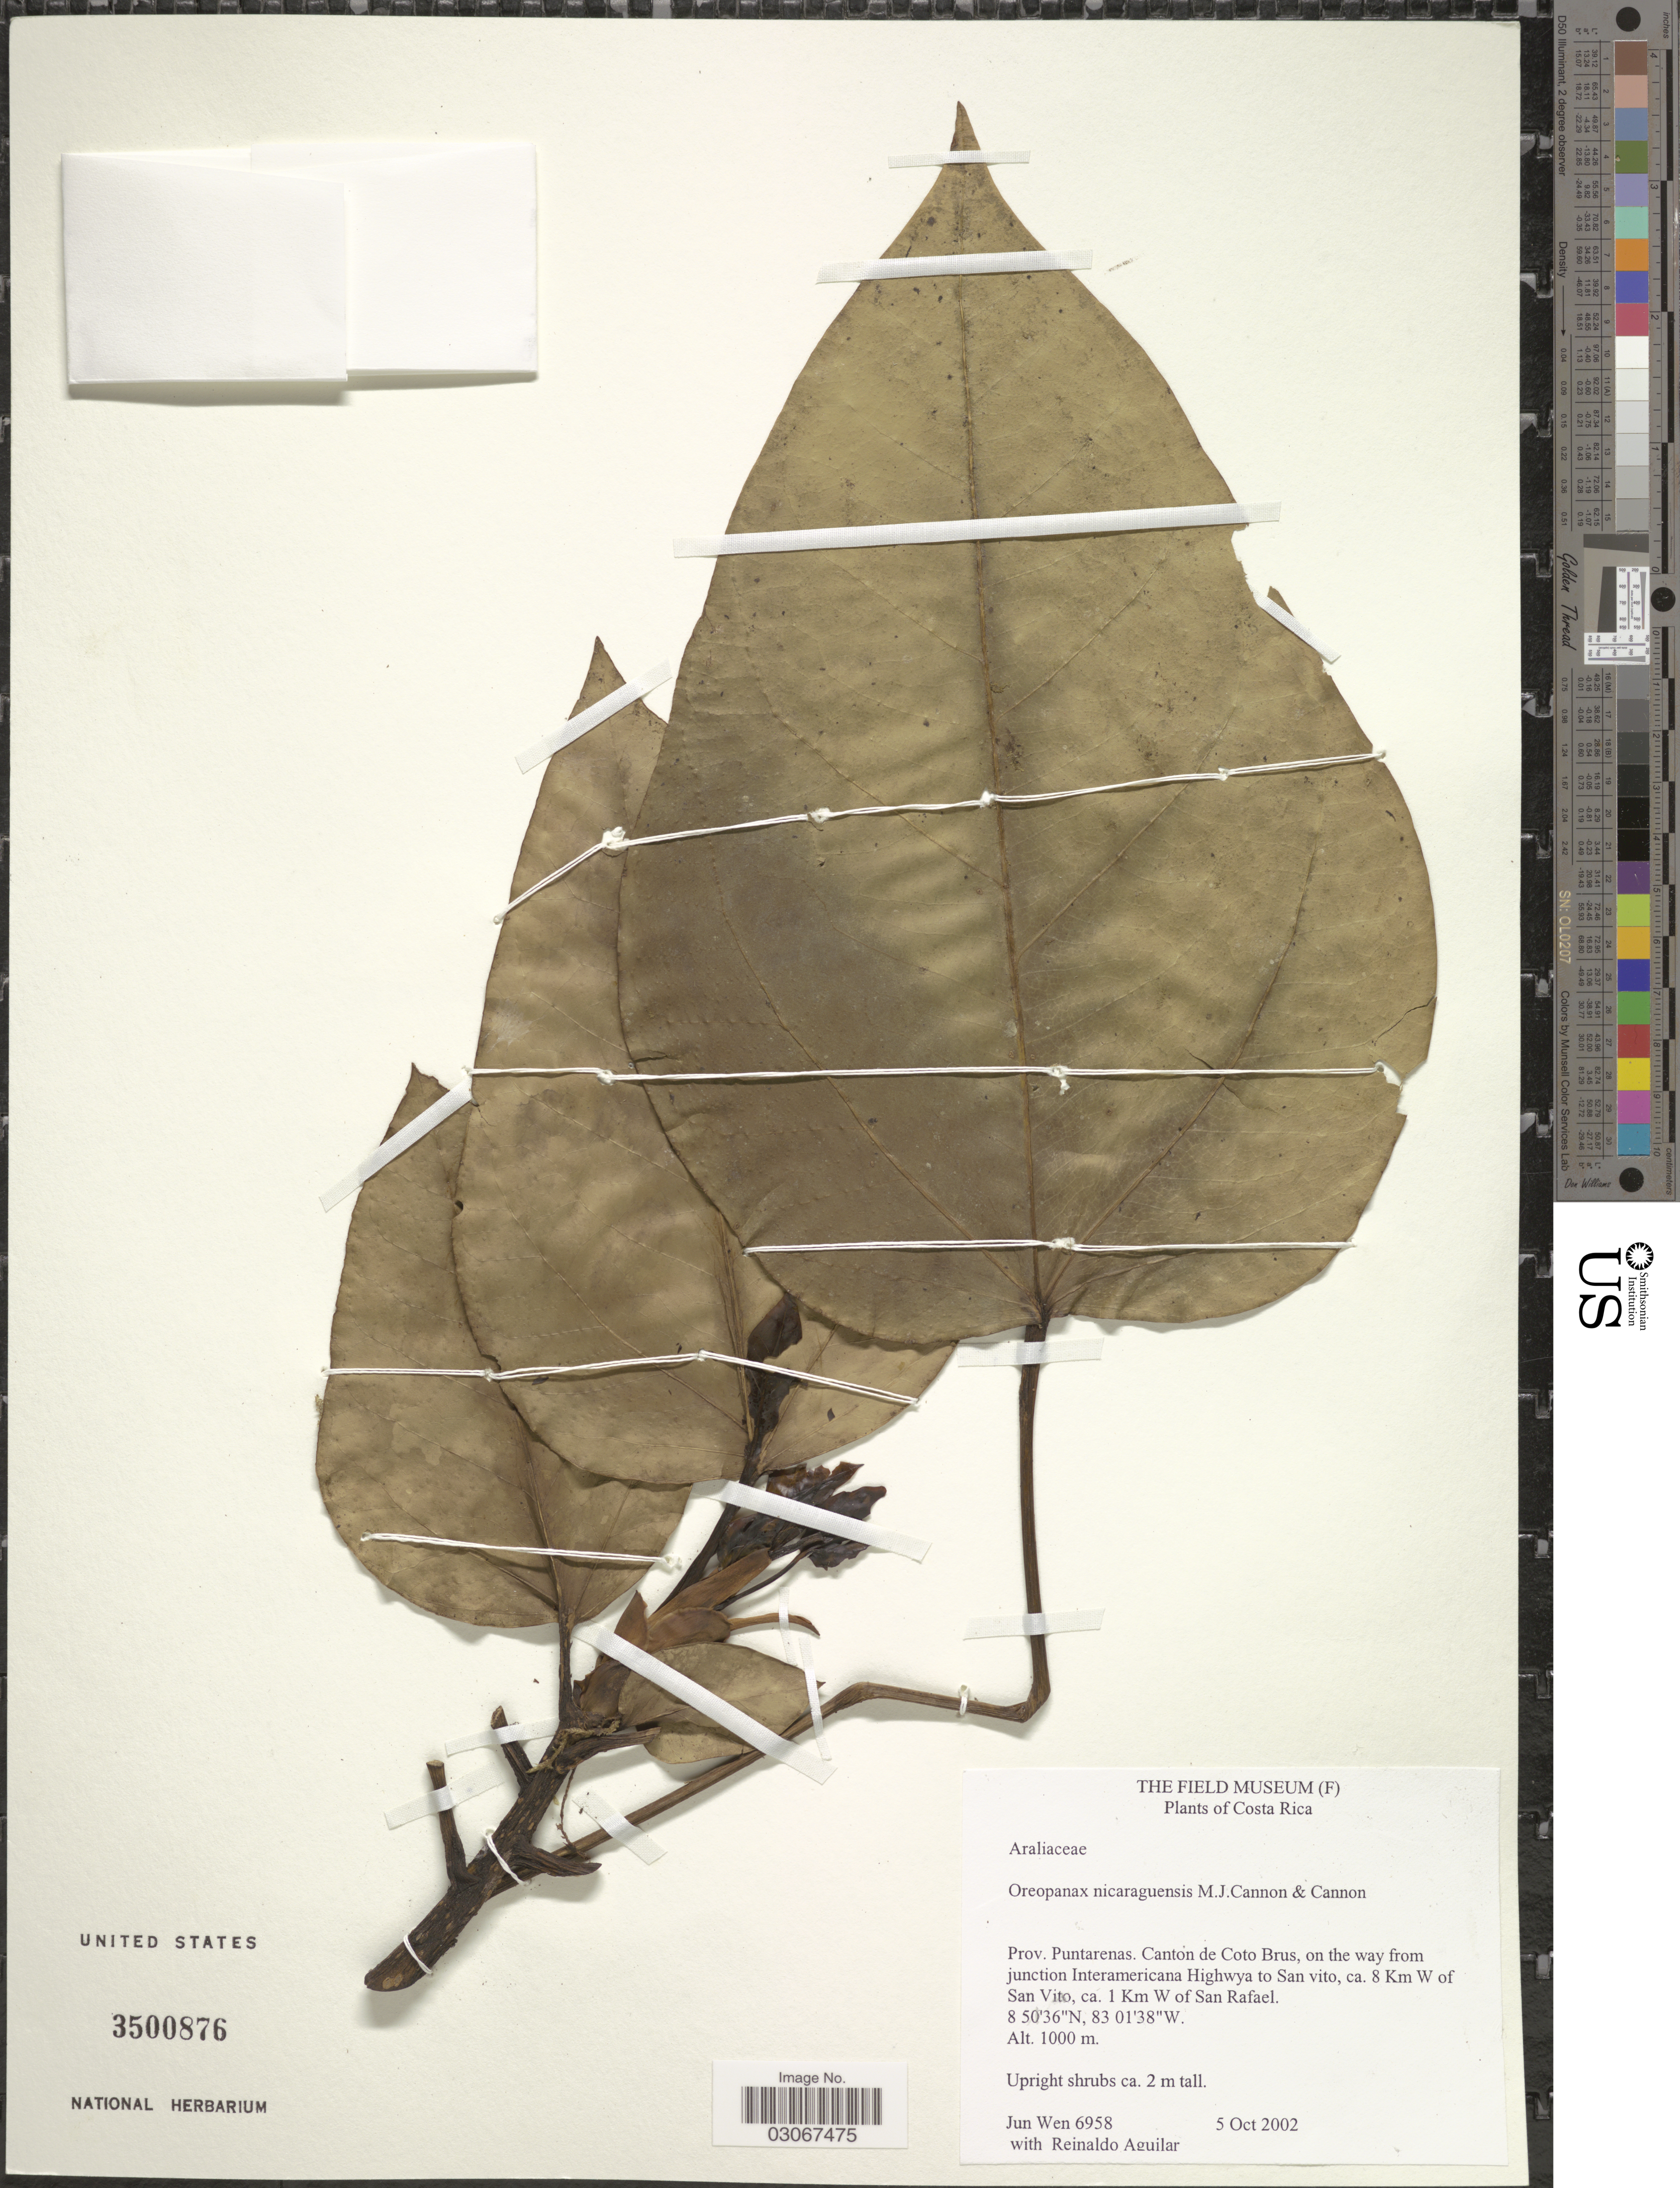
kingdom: Plantae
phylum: Tracheophyta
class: Magnoliopsida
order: Apiales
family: Araliaceae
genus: Oreopanax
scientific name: Oreopanax nicaraguensis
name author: M.J. Cannon & J. Cannon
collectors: J. Wen & R. Aguilar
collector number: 6958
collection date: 2002-10-05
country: Costa Rica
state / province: Puntarenas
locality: Cantón de Coto Brus, on the way from junction Interamerican Highway to San vito, ca. 8 Km W of San Vito, ca. 1 Km W of San Rafael.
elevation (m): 1000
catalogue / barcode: US 3500876